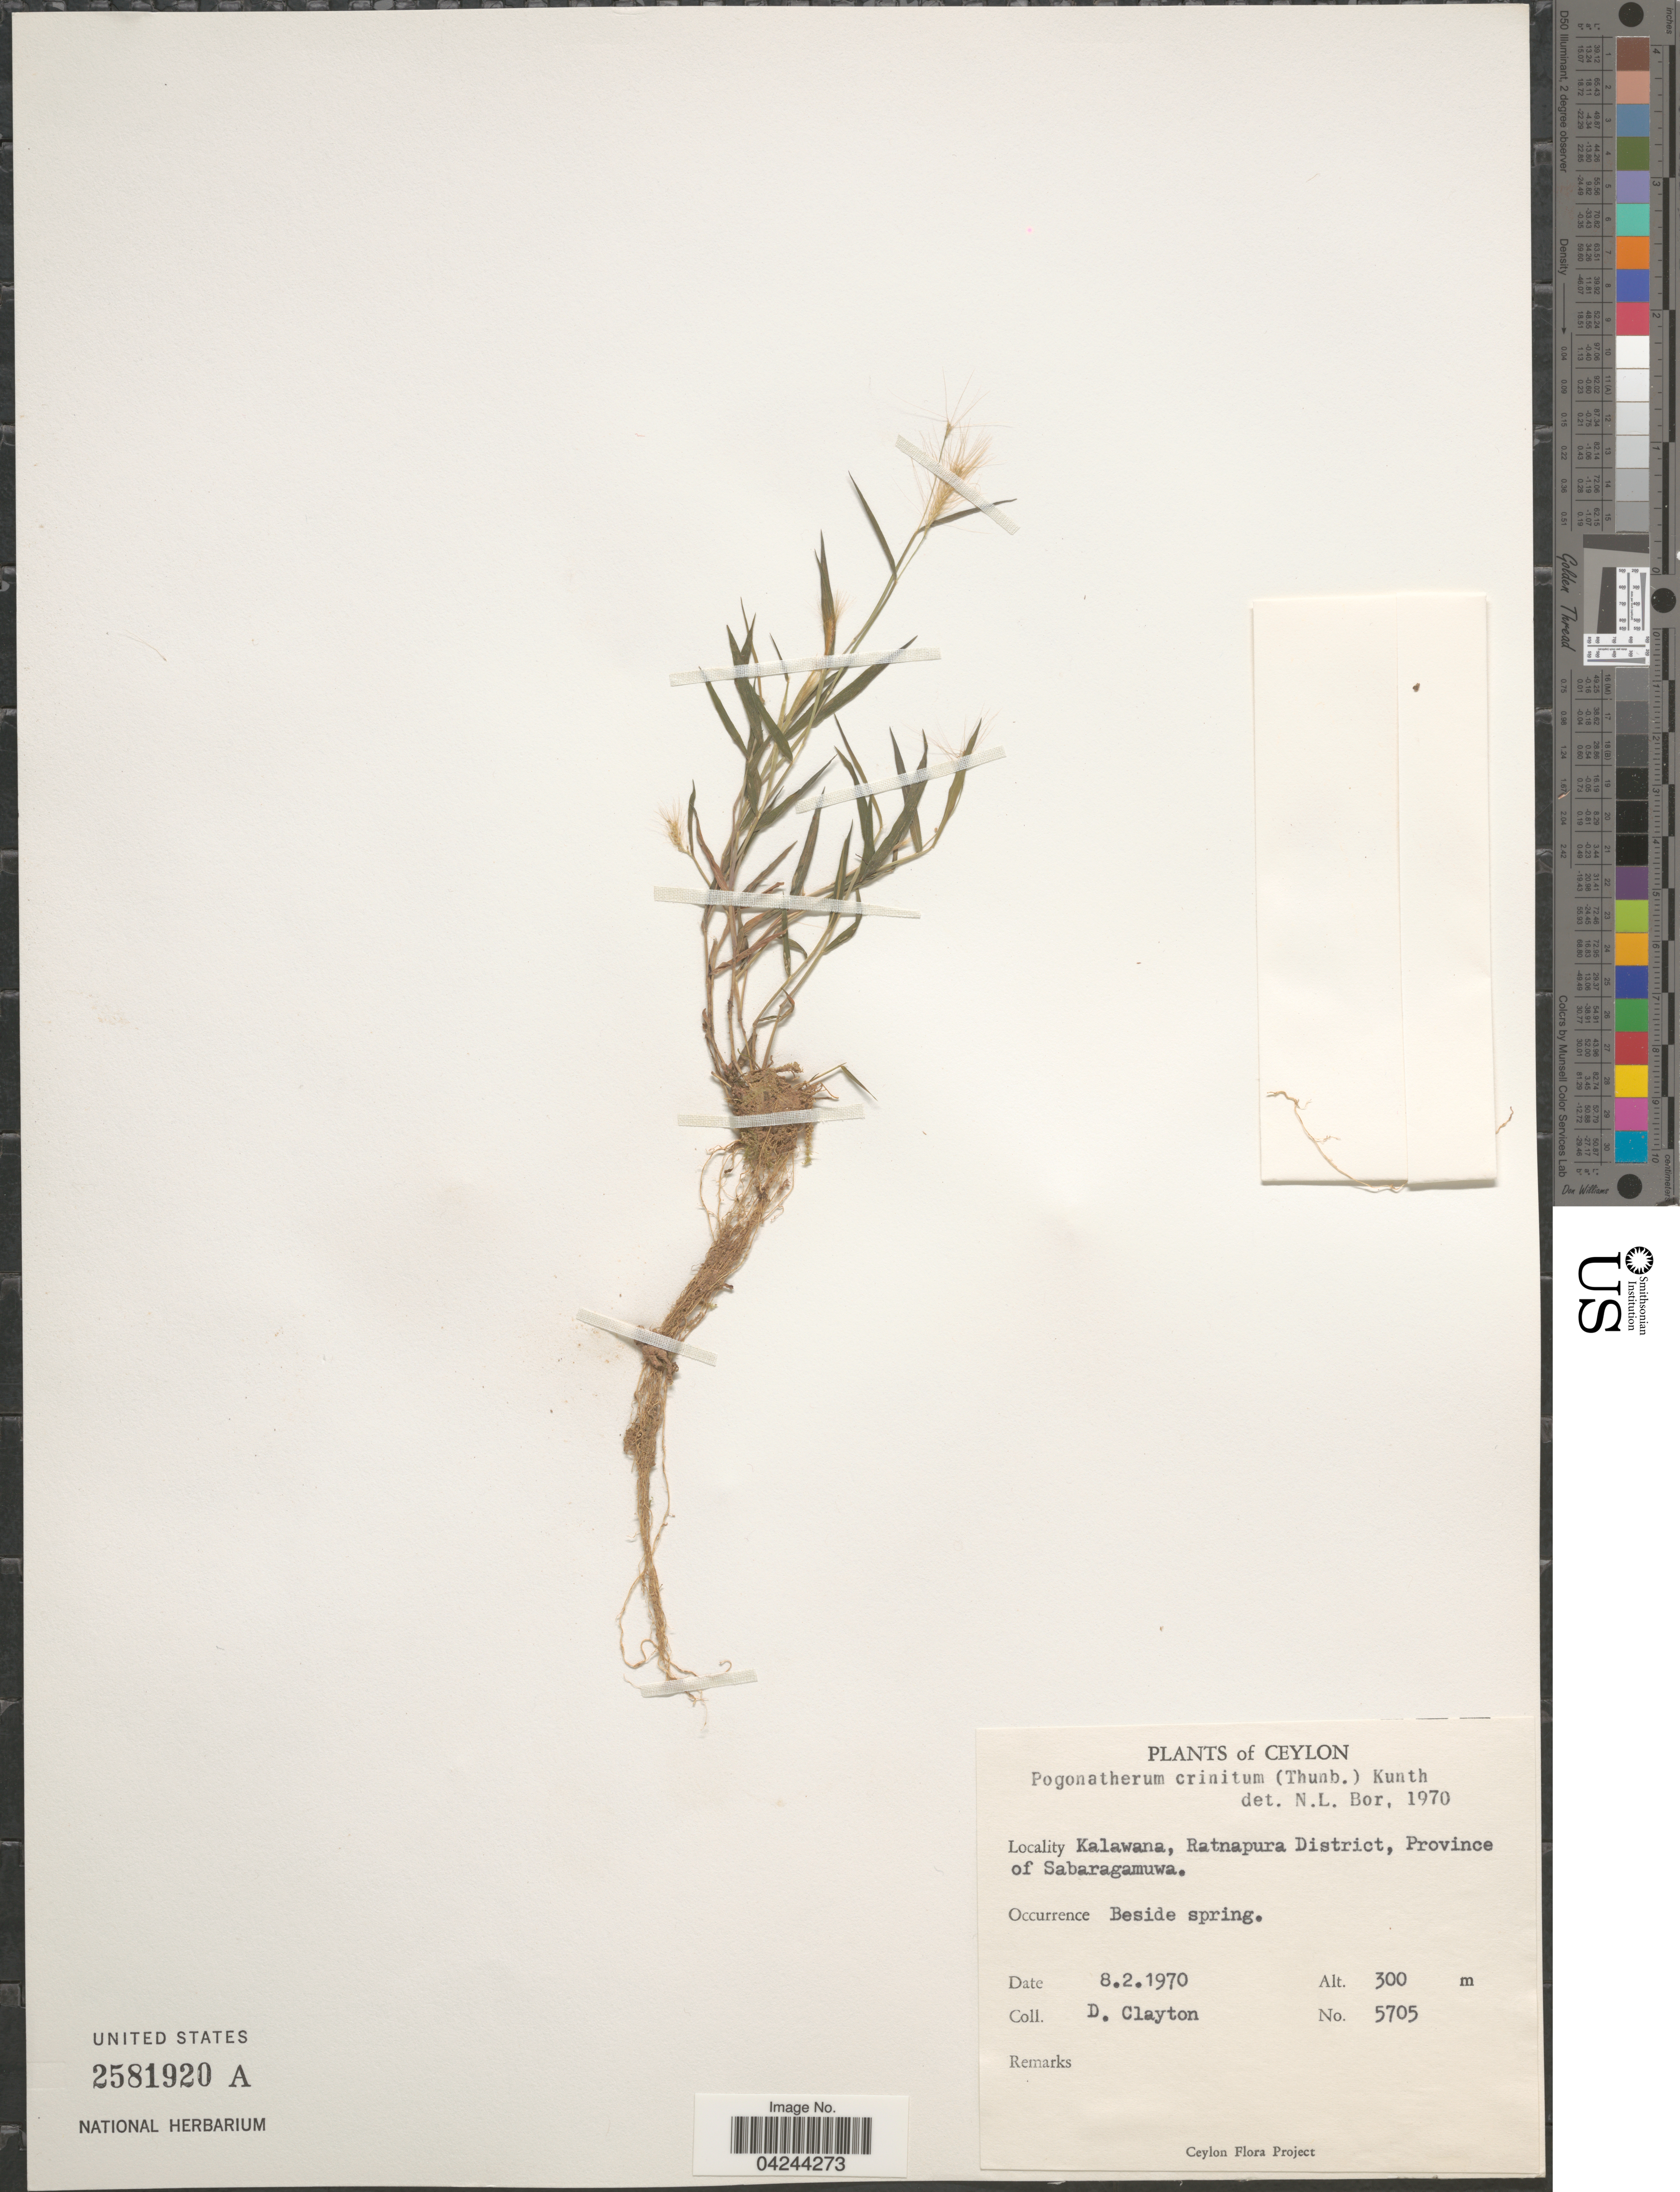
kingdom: Plantae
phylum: Tracheophyta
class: Liliopsida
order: Poales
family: Poaceae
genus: Pogonatherum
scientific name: Pogonatherum crinitum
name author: (Thunb.) Kunth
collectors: D. Clayton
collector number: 5705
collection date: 1970-02-08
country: Sri Lanka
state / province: Sabaragamuwa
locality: Ceylon. Kalawana, Ratnapura District.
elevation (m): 300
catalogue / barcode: US 2581920A